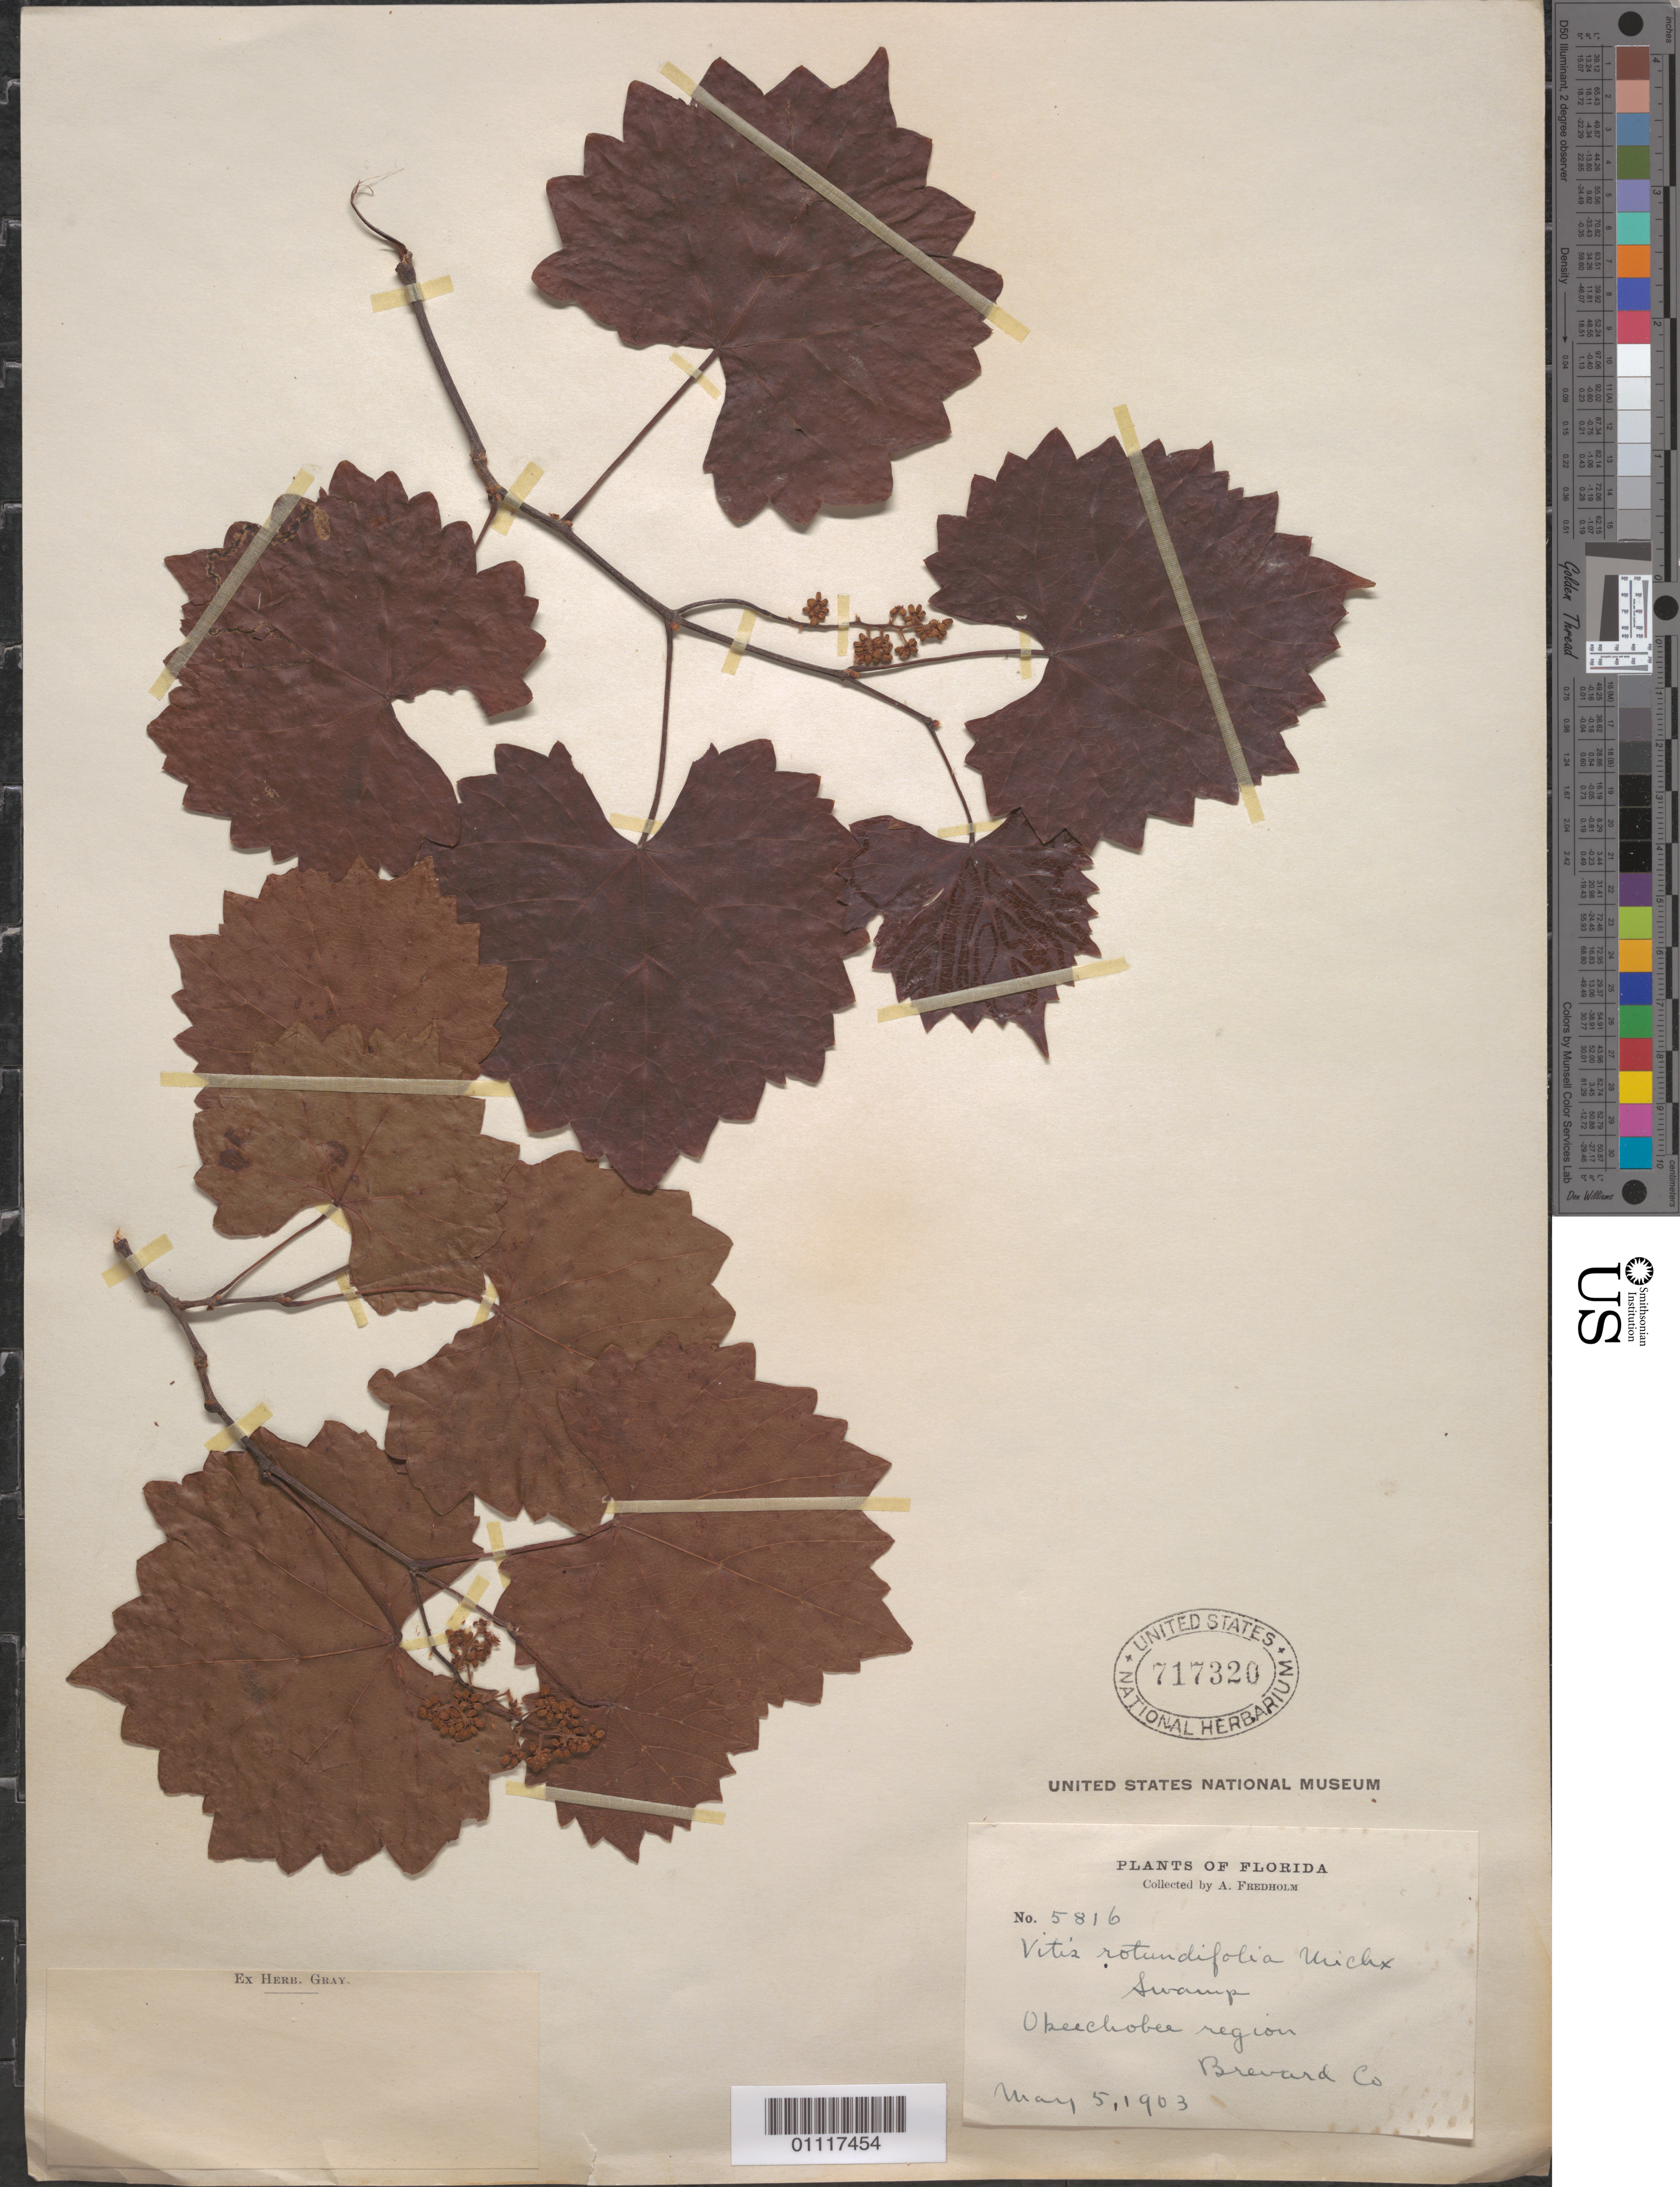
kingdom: Plantae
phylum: Tracheophyta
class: Magnoliopsida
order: Vitales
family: Vitaceae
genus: Vitis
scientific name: Vitis rotundifolia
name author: Michx.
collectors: A. J. Fredholm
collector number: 5816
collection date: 1903-05-05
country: United States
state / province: Florida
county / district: Brevard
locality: Obeechobee rigion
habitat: swamp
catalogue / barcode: US 717320